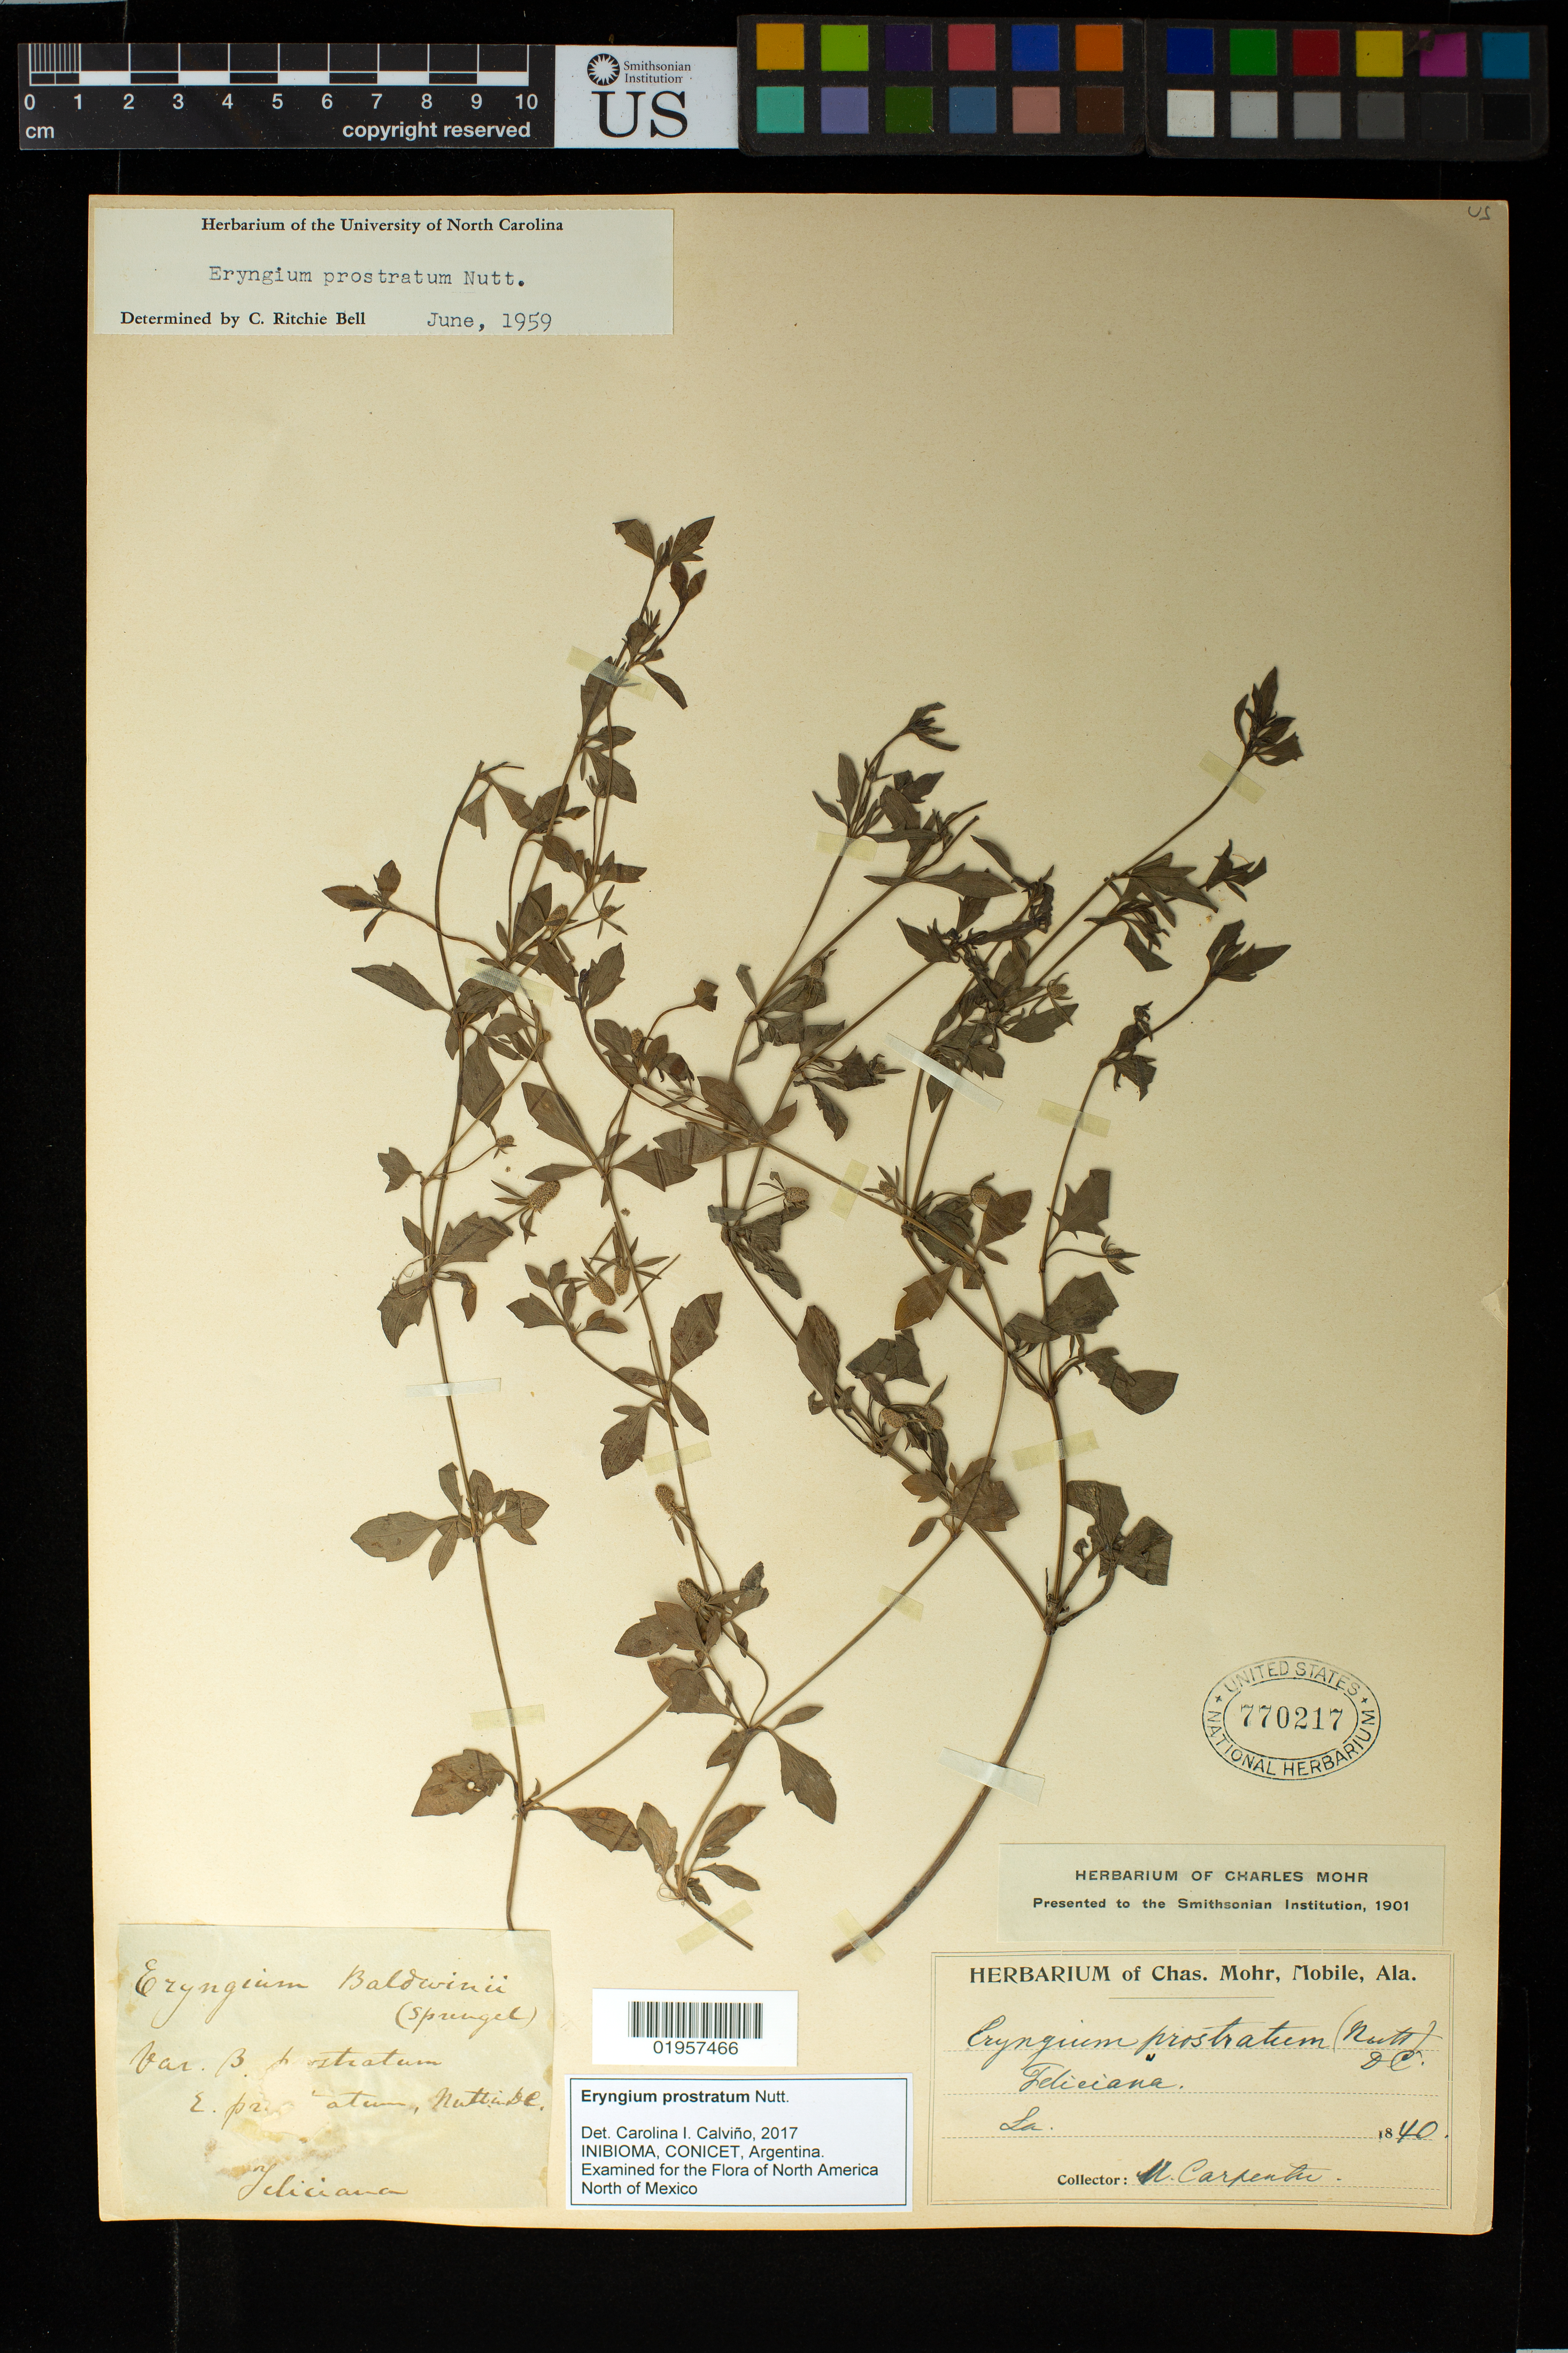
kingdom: Plantae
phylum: Tracheophyta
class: Magnoliopsida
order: Apiales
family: Apiaceae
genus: Eryngium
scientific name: Eryngium prostratum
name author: Nutt. ex DC.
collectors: M. Carpenter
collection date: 1840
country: United States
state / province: Louisiana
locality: Feliciana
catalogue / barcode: US 770217